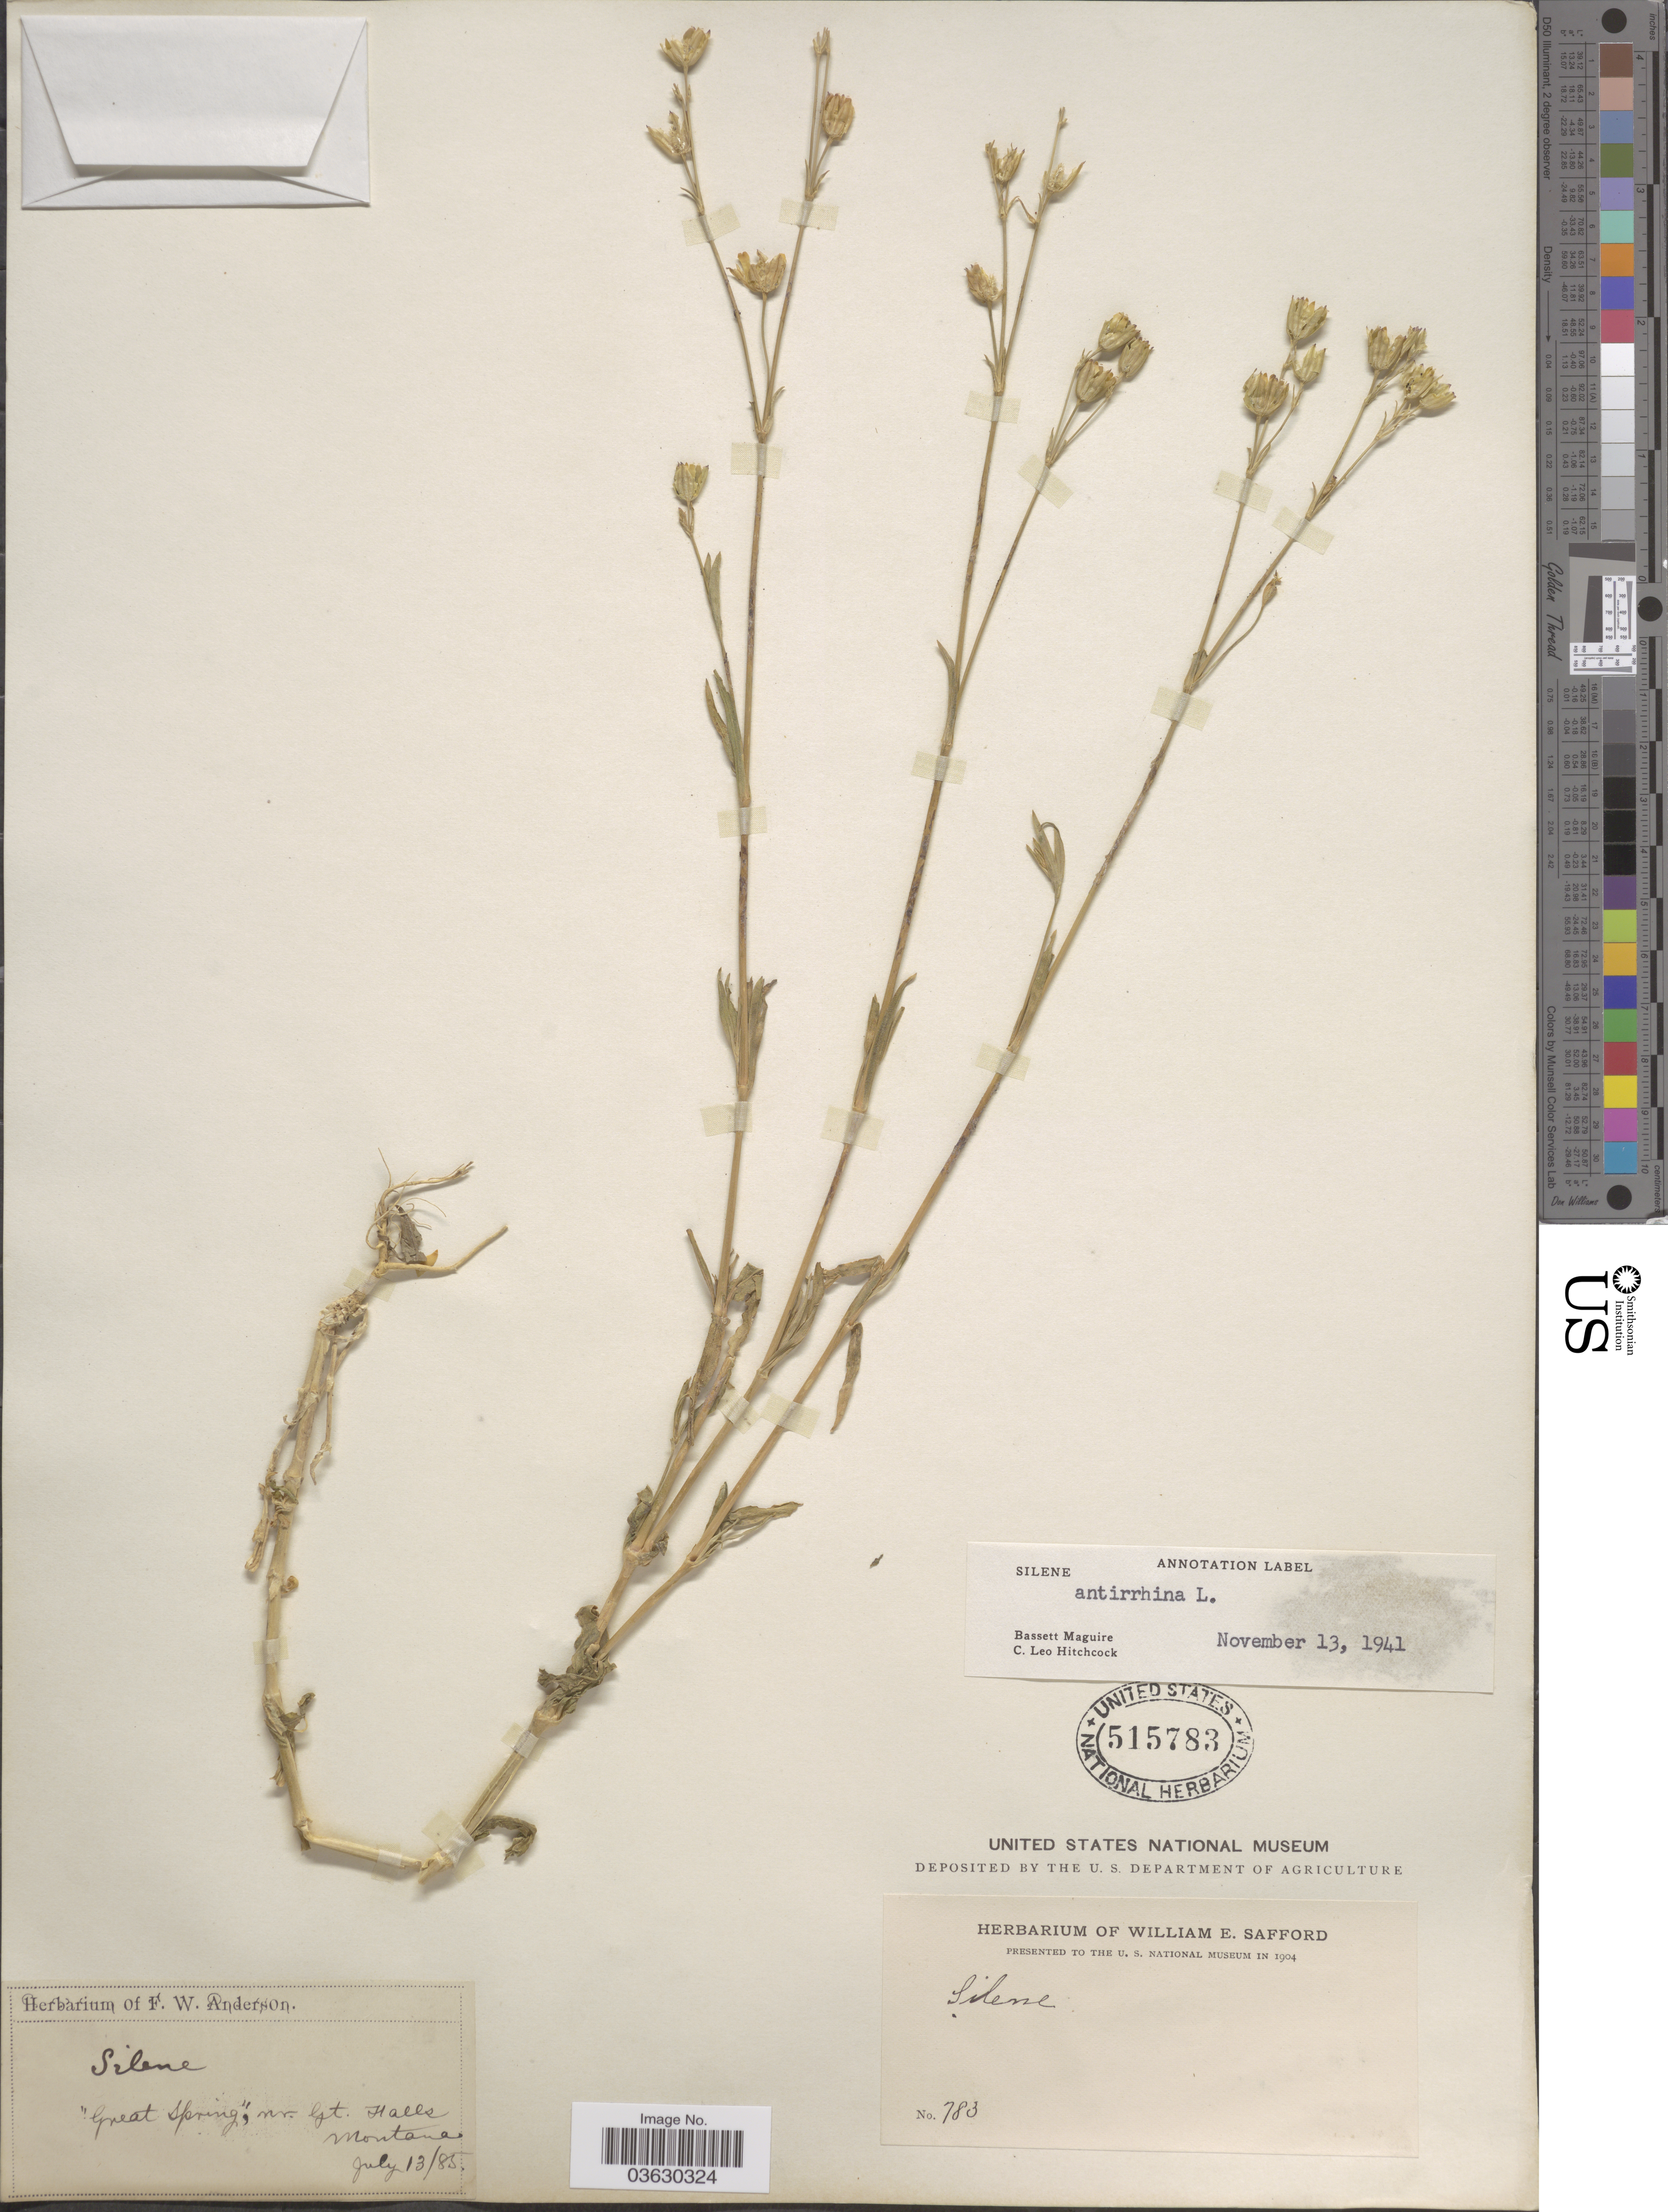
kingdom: Plantae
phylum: Tracheophyta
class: Magnoliopsida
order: Caryophyllales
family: Caryophyllaceae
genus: Silene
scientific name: Silene antirrhina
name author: L.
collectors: ex herb. F.W. Anderson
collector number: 783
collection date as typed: Transcribed d/m/y: 13/7/85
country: United States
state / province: Montana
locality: Great Spring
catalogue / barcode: US 515783